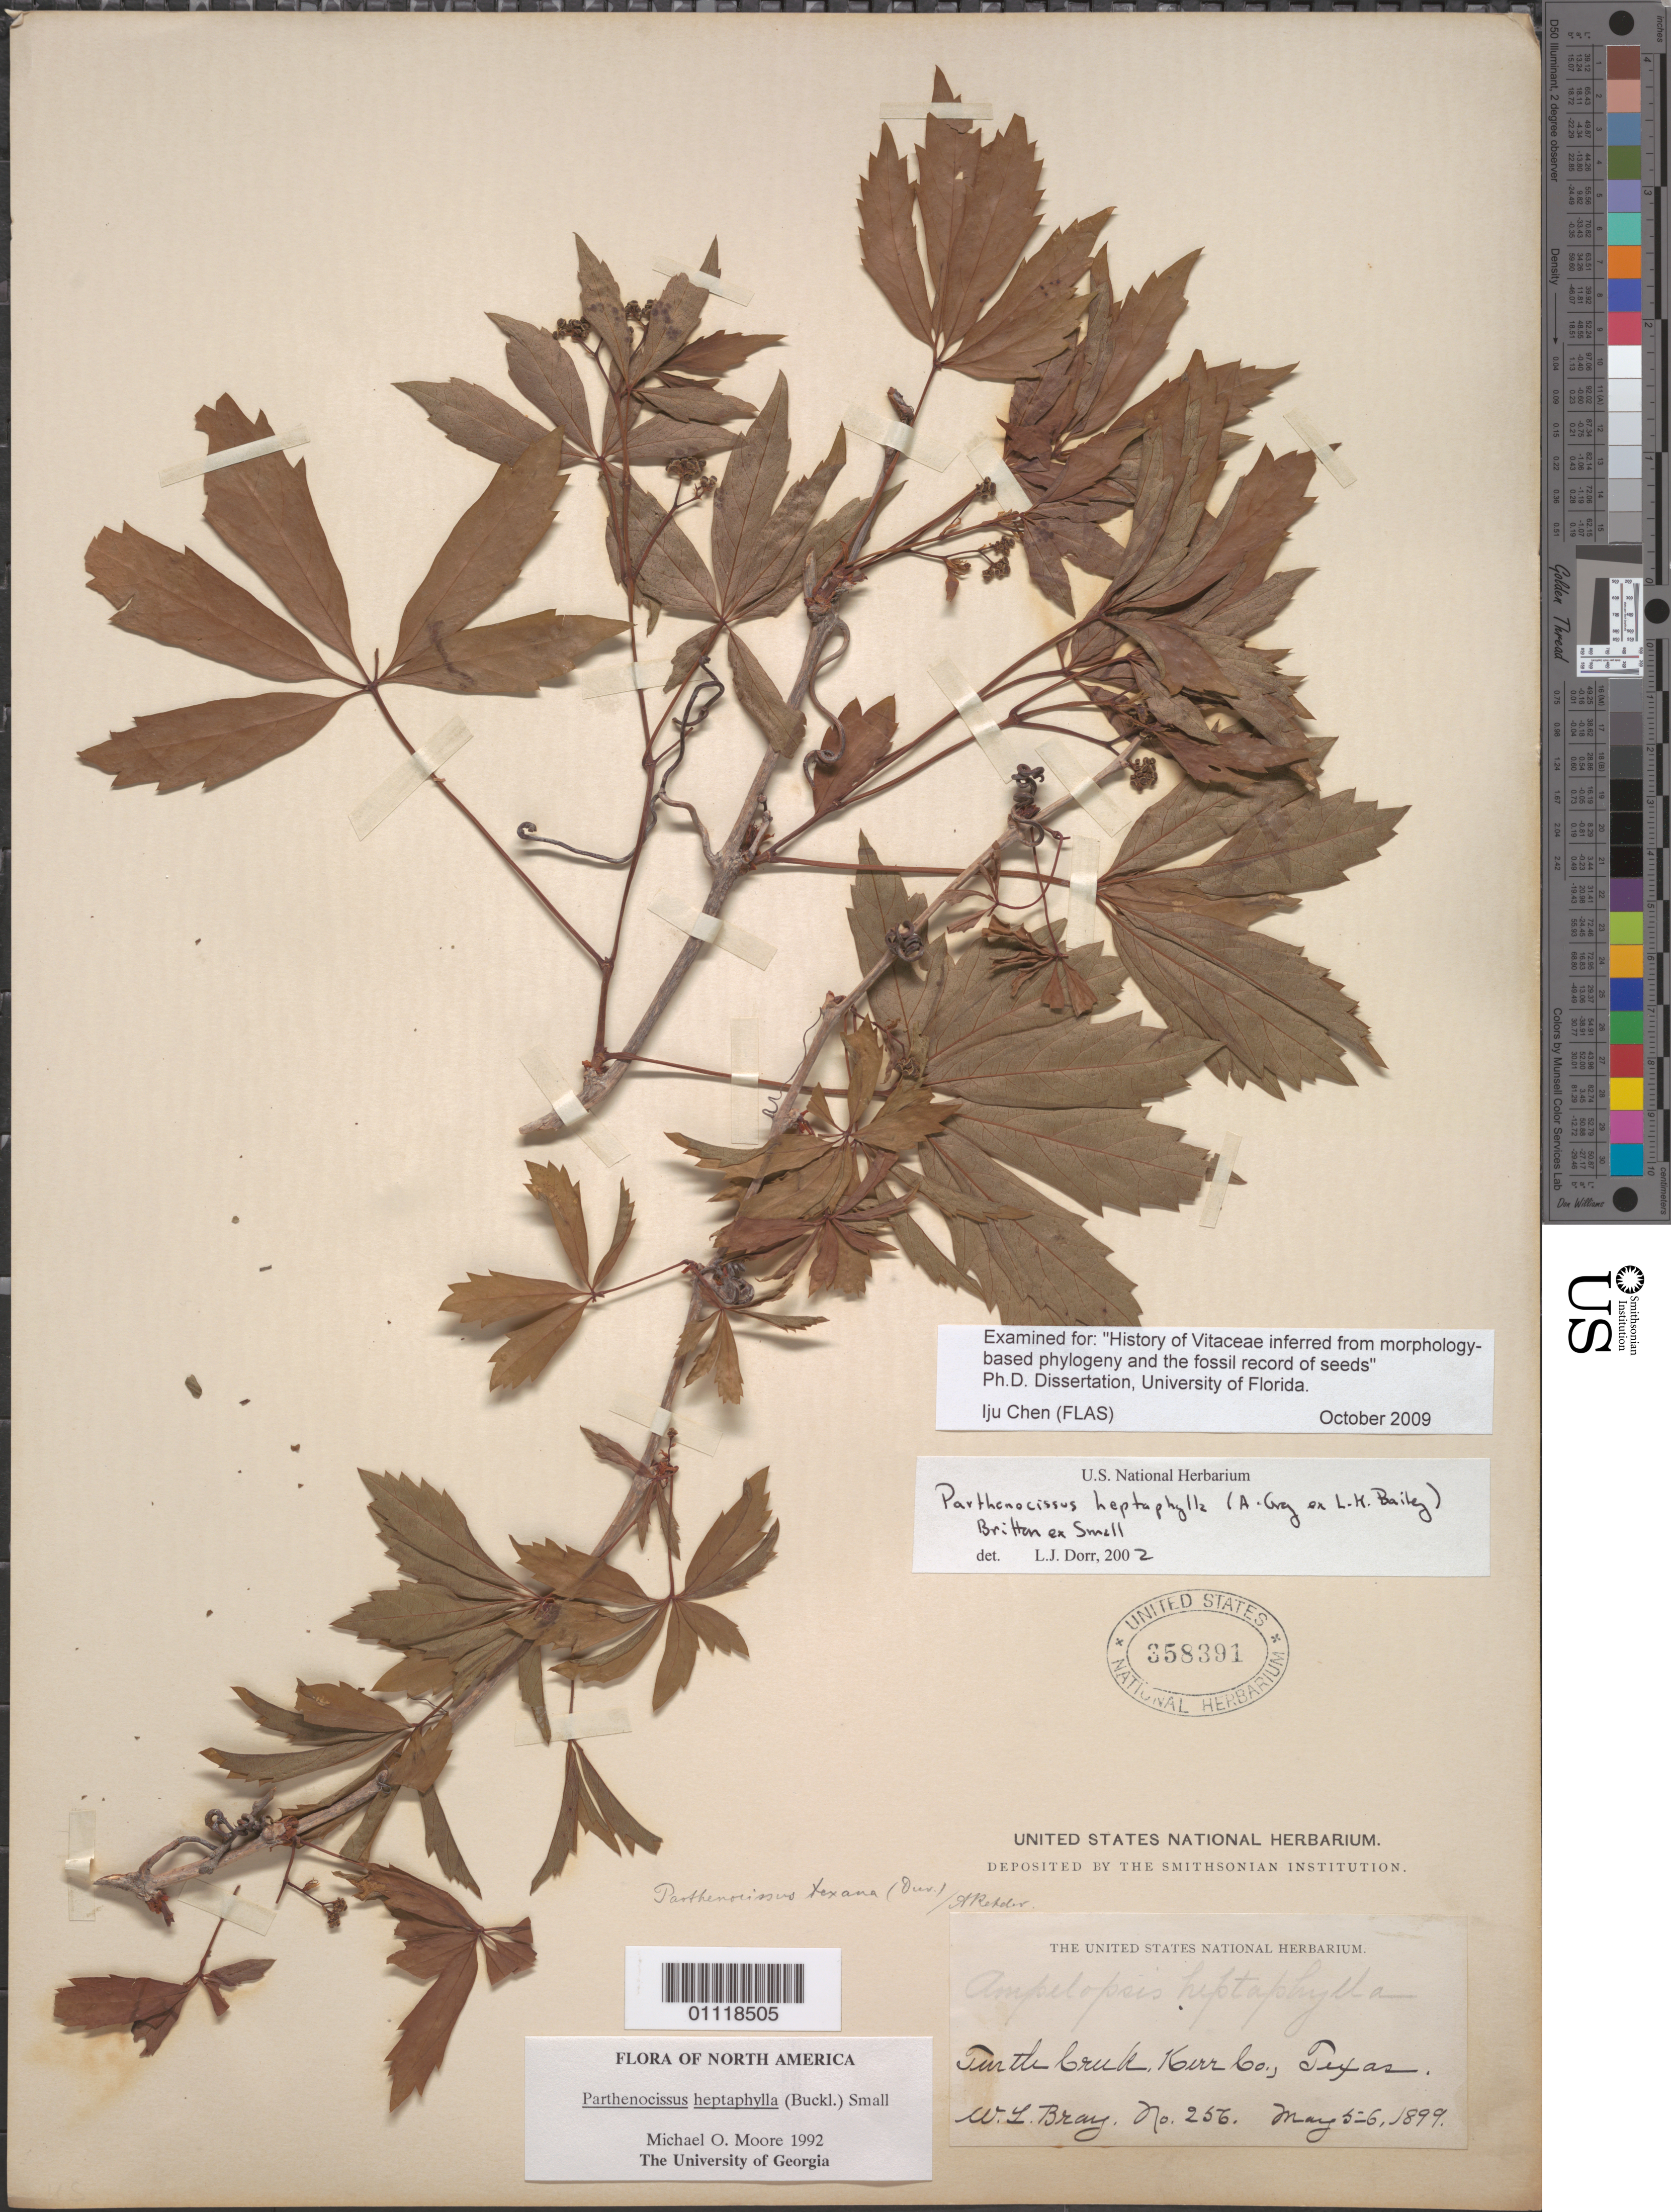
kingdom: Plantae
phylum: Tracheophyta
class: Magnoliopsida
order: Vitales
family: Vitaceae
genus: Parthenocissus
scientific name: Parthenocissus heptaphylla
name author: (Buckley) Britton ex Small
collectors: W. L. Bray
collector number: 256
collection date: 1899-05-05/1899-05-06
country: United States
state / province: Texas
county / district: Kerr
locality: Turtle Creek.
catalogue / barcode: US 358391